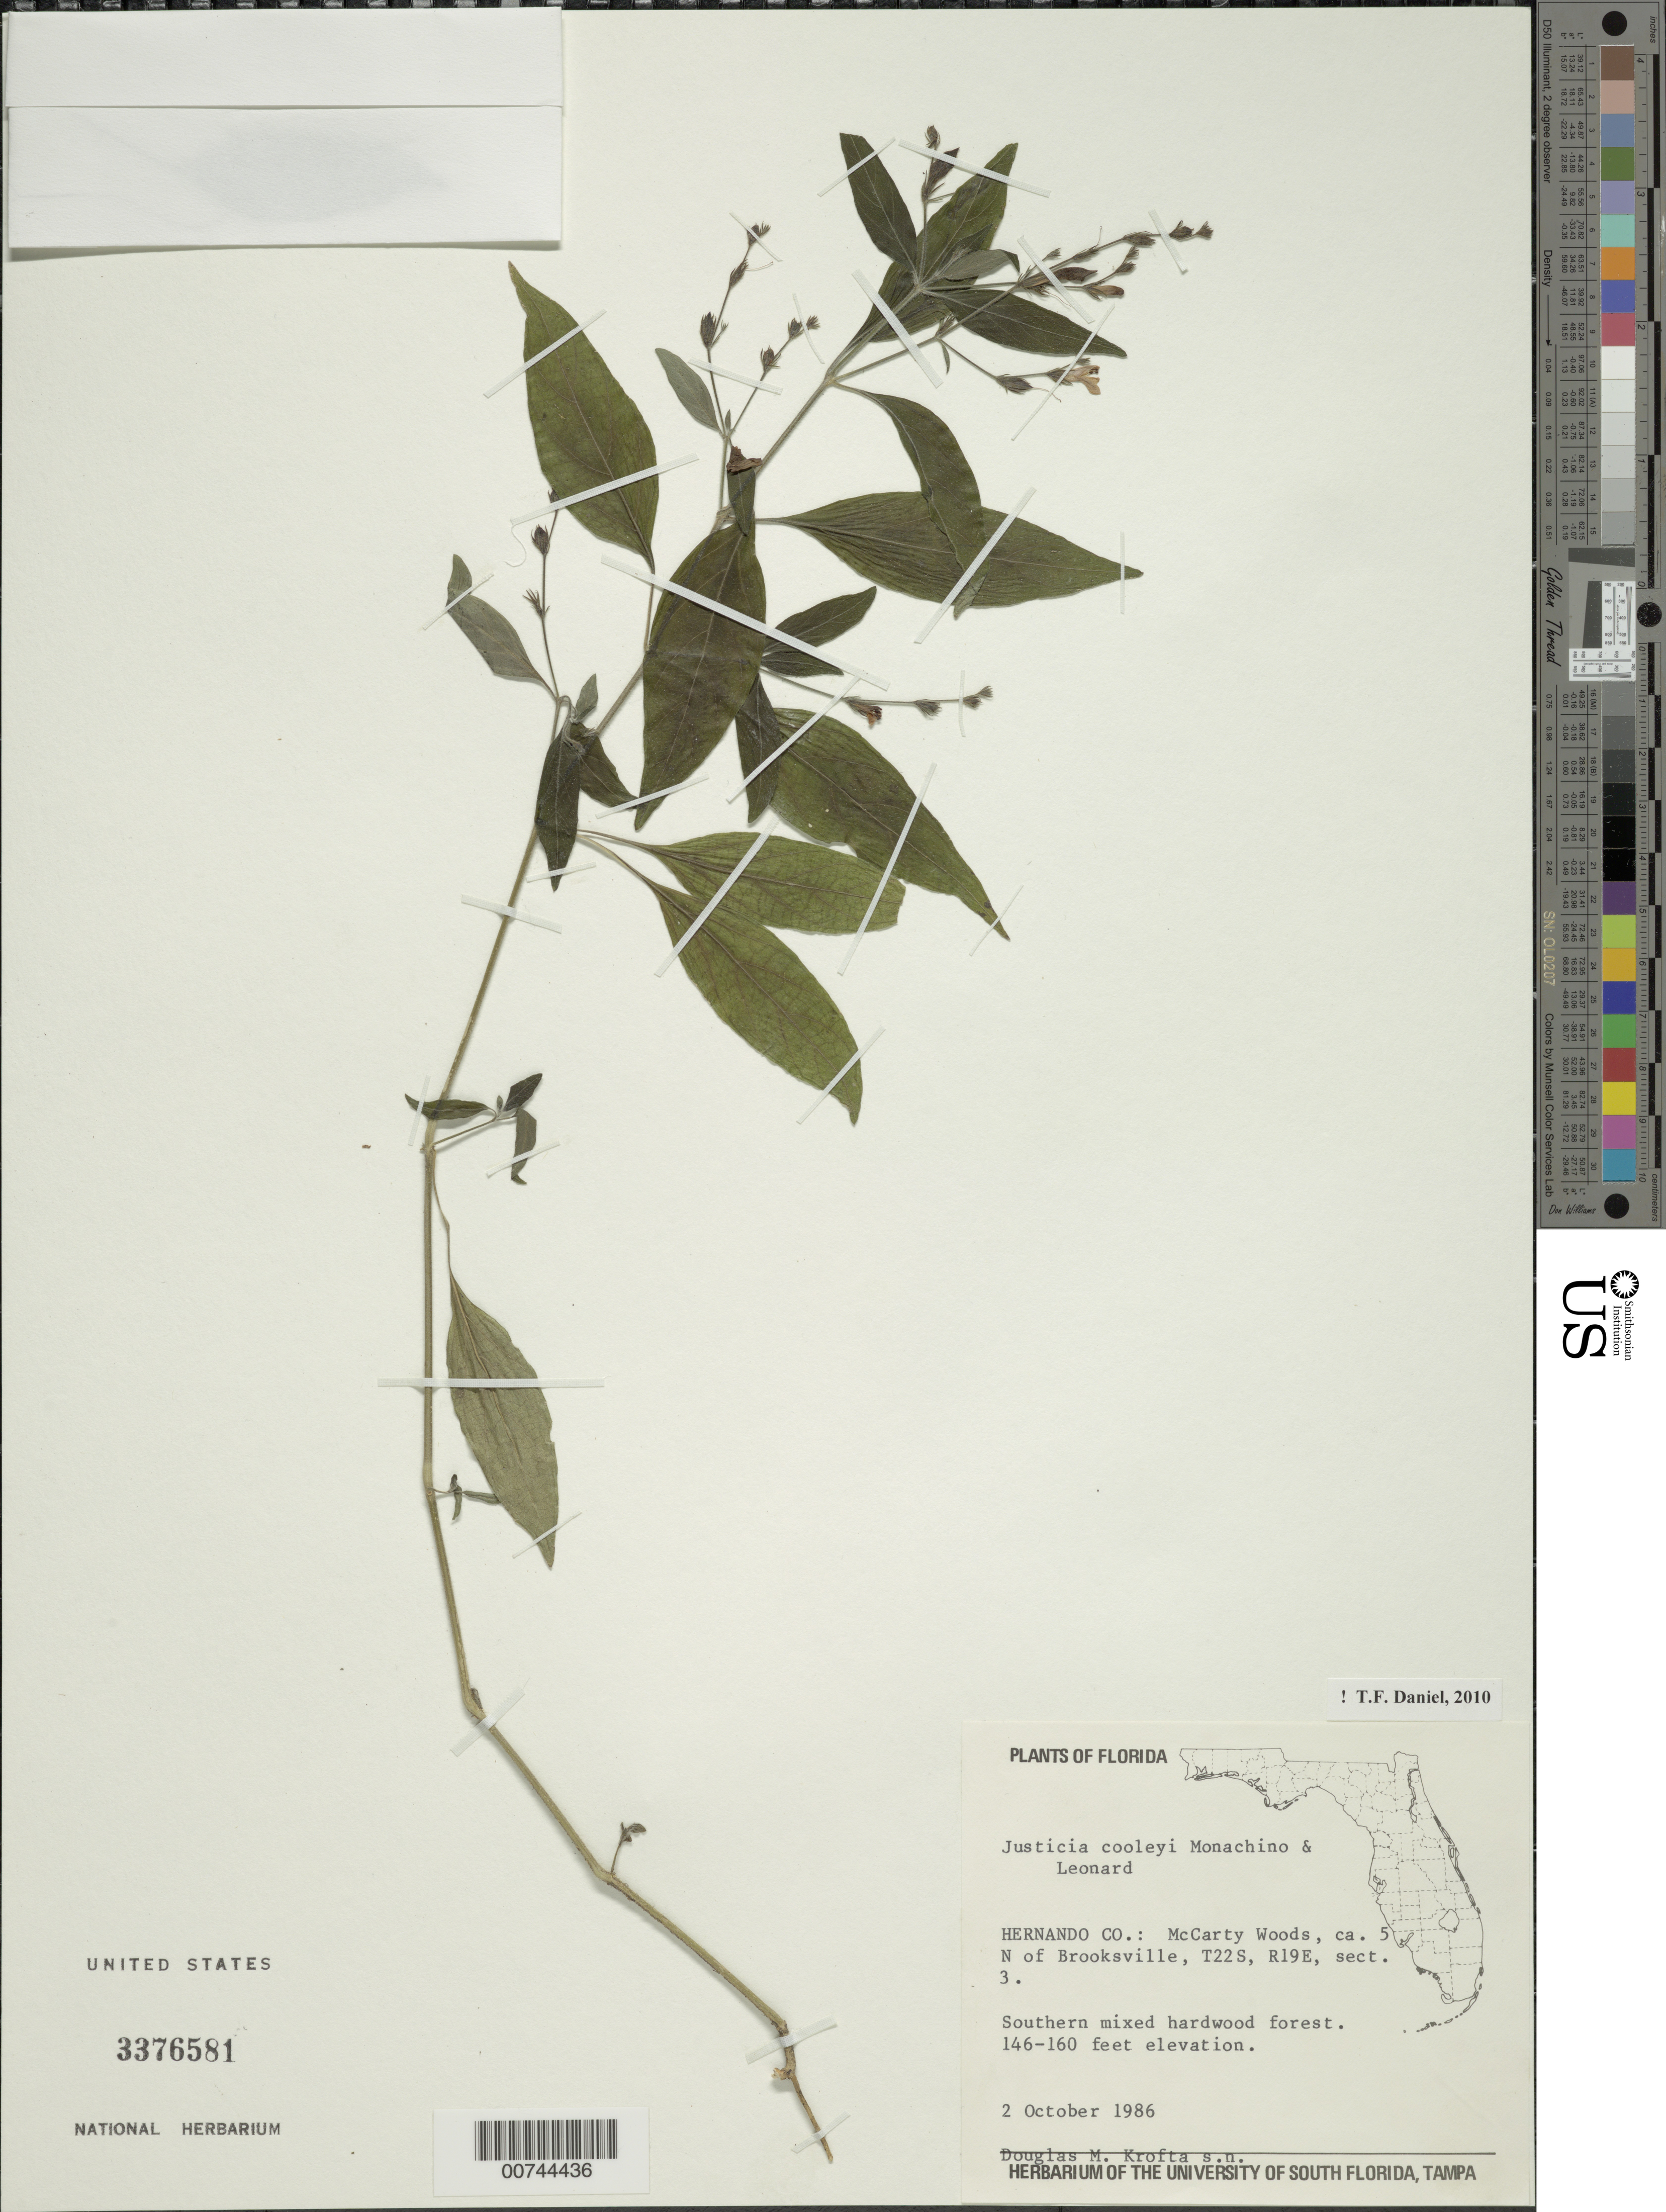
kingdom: Plantae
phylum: Tracheophyta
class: Magnoliopsida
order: Lamiales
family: Acanthaceae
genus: Justicia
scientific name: Justicia cooleyi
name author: Leonard & Monach.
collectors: D. Krofta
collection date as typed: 02 Oct 1986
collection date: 1986-10-02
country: United States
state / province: Florida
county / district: Hernando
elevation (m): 45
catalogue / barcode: US 3376581